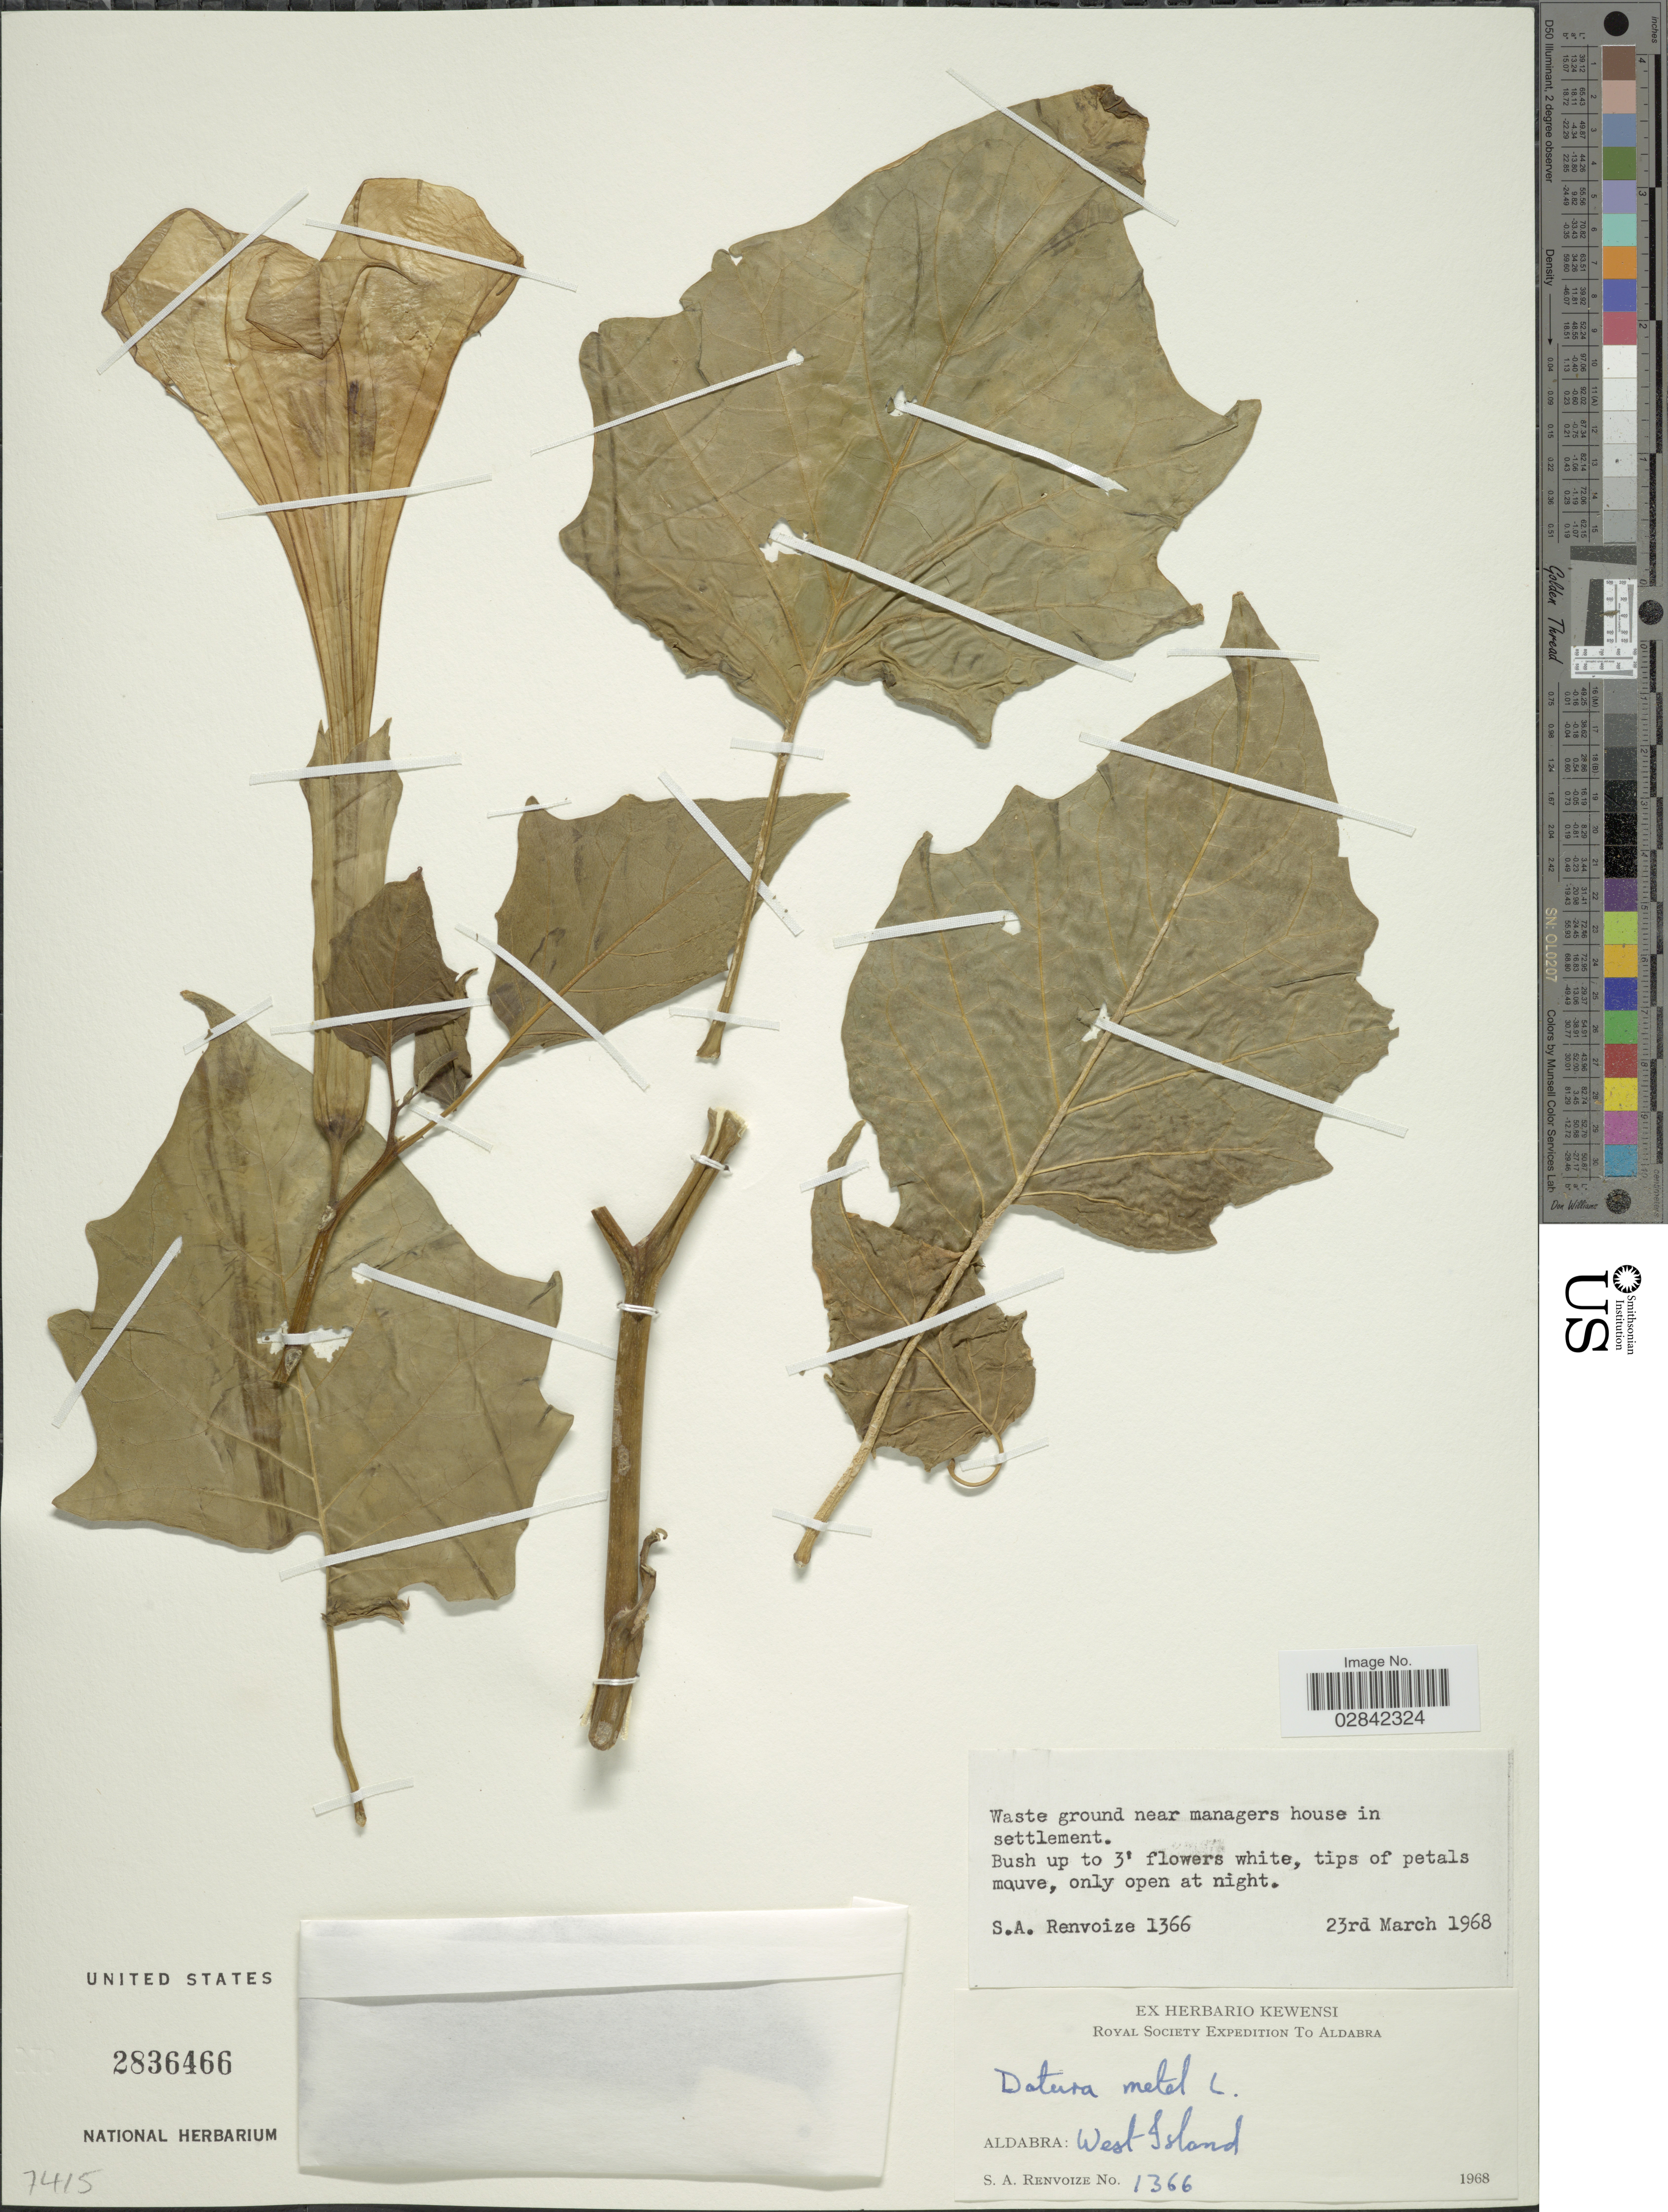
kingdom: Plantae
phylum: Tracheophyta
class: Magnoliopsida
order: Solanales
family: Solanaceae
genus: Datura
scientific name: Datura metel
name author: L.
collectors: S. A. Renvoize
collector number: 1366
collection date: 1968-03-23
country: Seychelles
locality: Aldabra: West Island. Waste ground near managers house in settlement.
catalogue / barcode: US 2836466